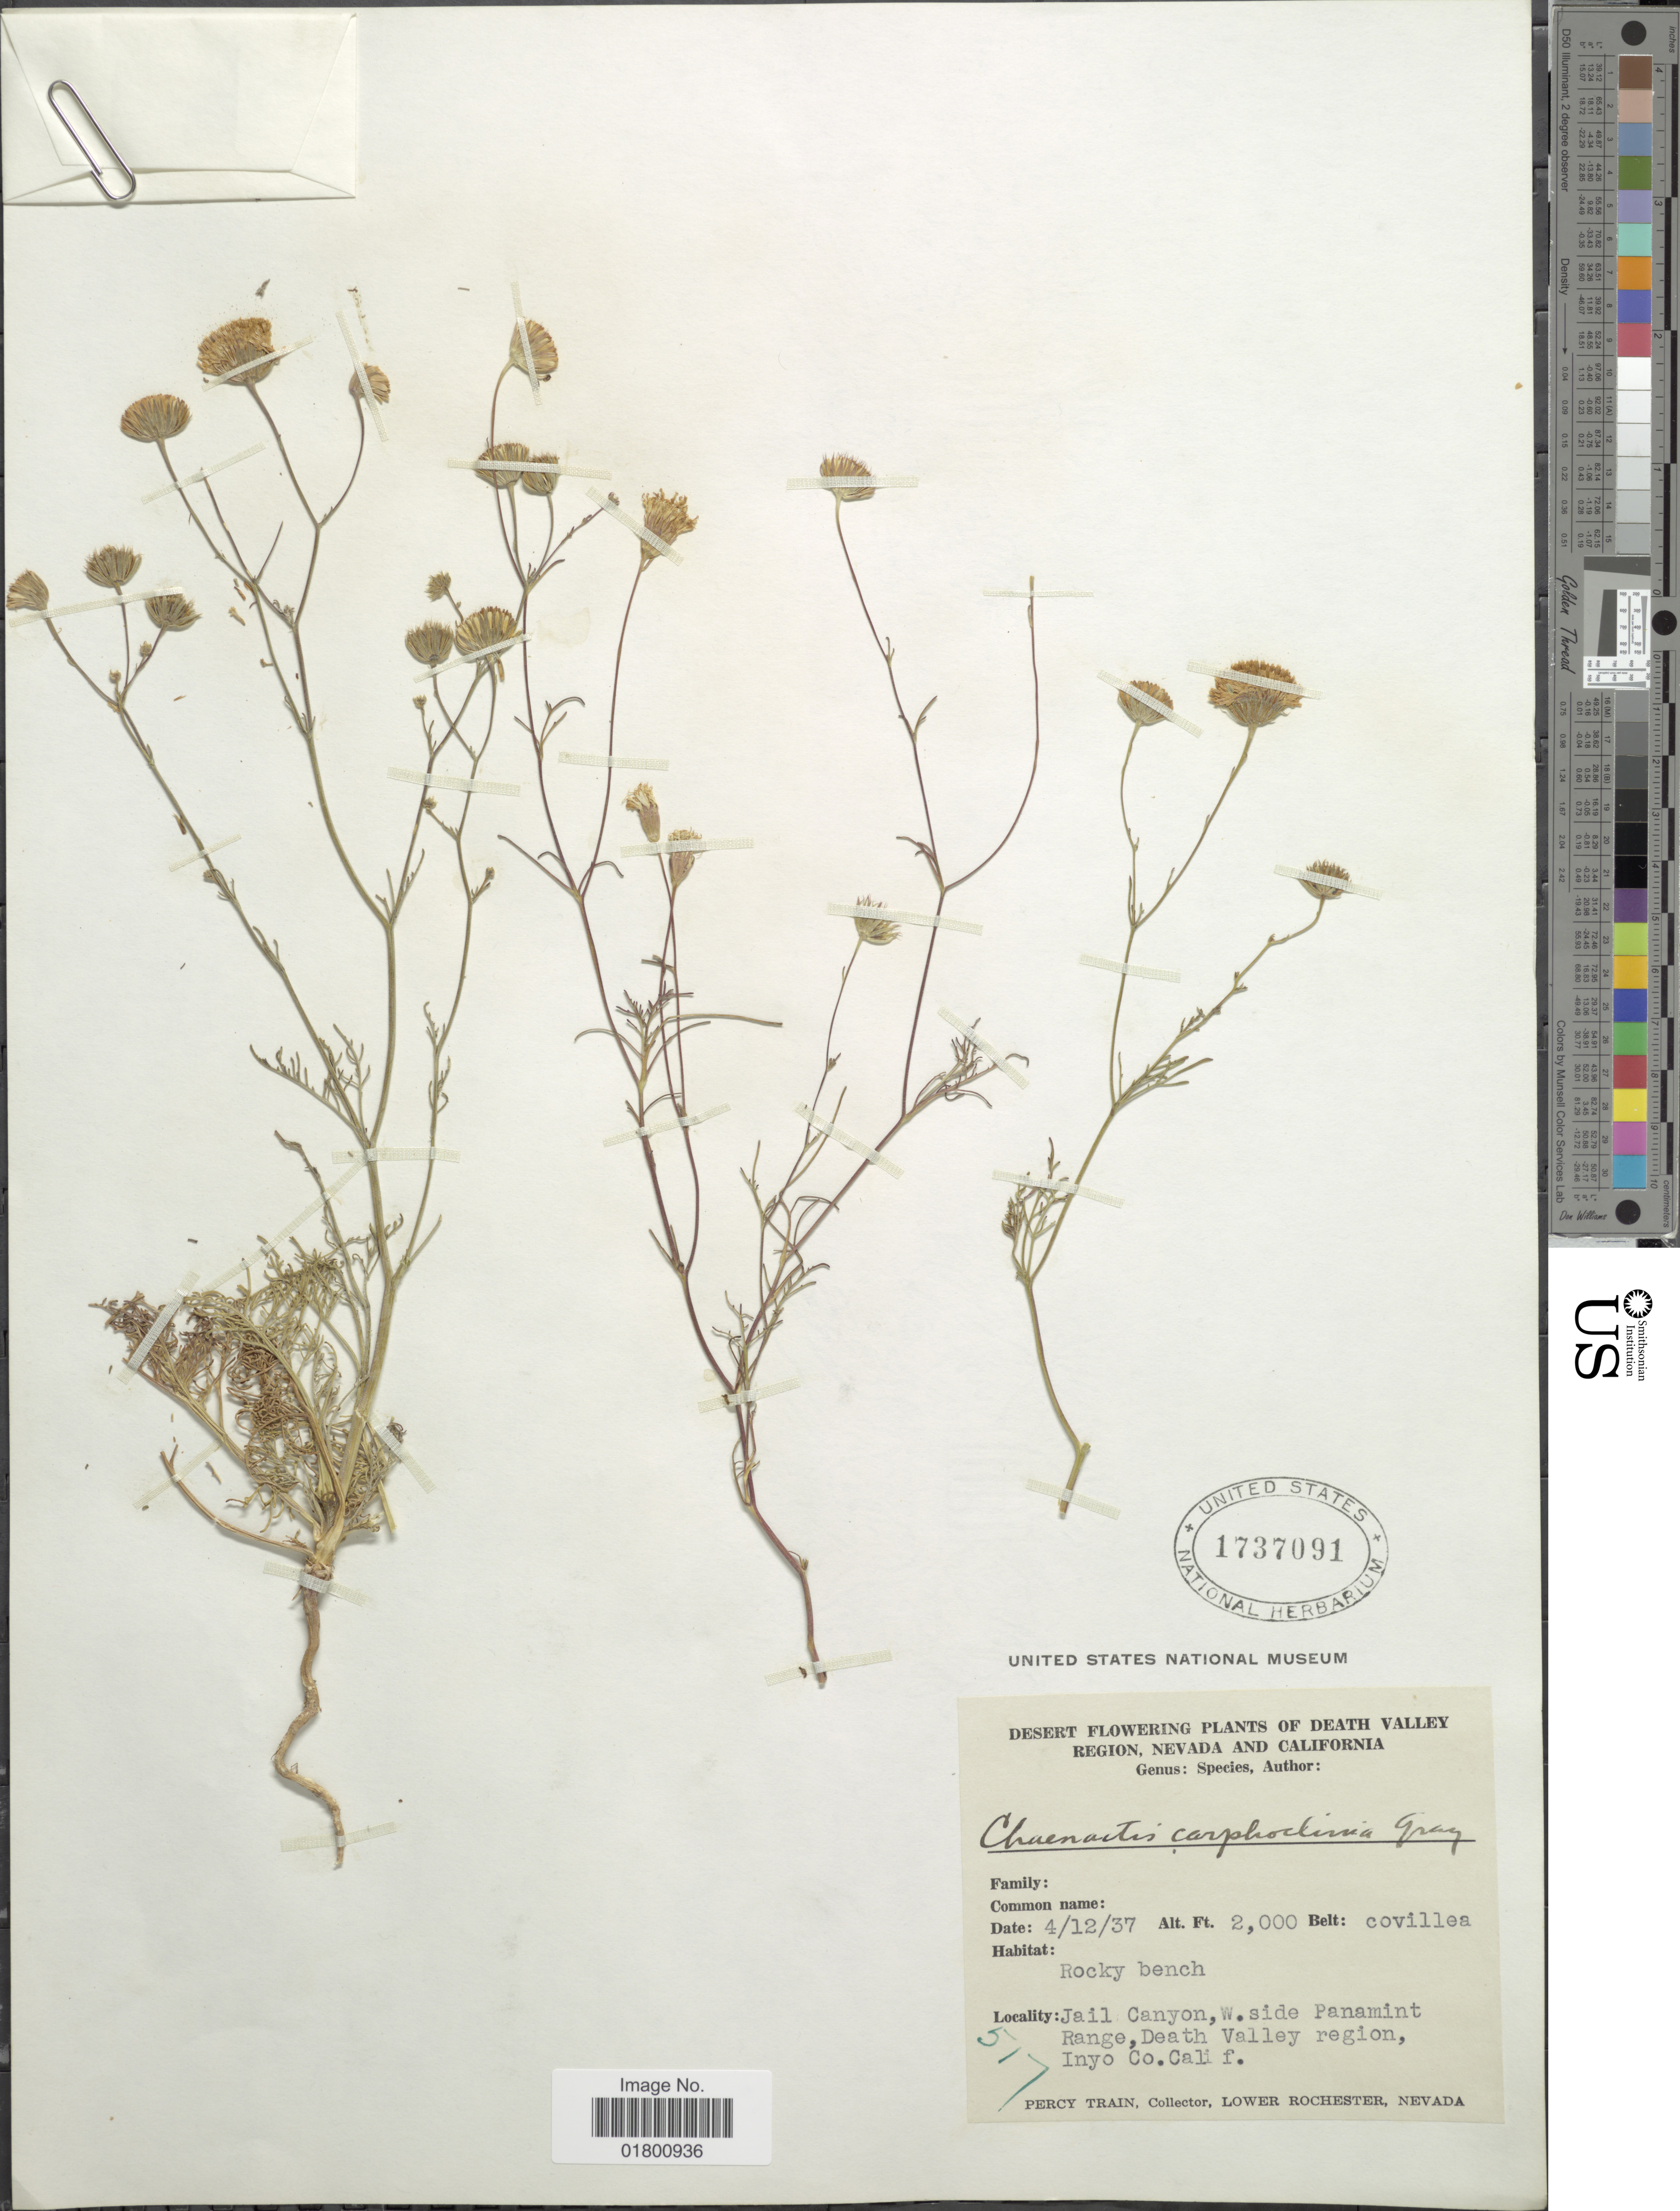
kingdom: Plantae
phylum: Tracheophyta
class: Magnoliopsida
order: Asterales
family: Asteraceae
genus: Chaenactis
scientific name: Chaenactis carphoclinia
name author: A. Gray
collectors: P. Train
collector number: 517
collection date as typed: Transcribed d/m/y: 12/4/37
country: United States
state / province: California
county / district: Inyo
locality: Desert Flowering Plants of Death Valley Region, Nevada and California, Jail Canyon, W. side Panamint Range, Death Valley region, Inyo Co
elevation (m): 610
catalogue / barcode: US 1737091